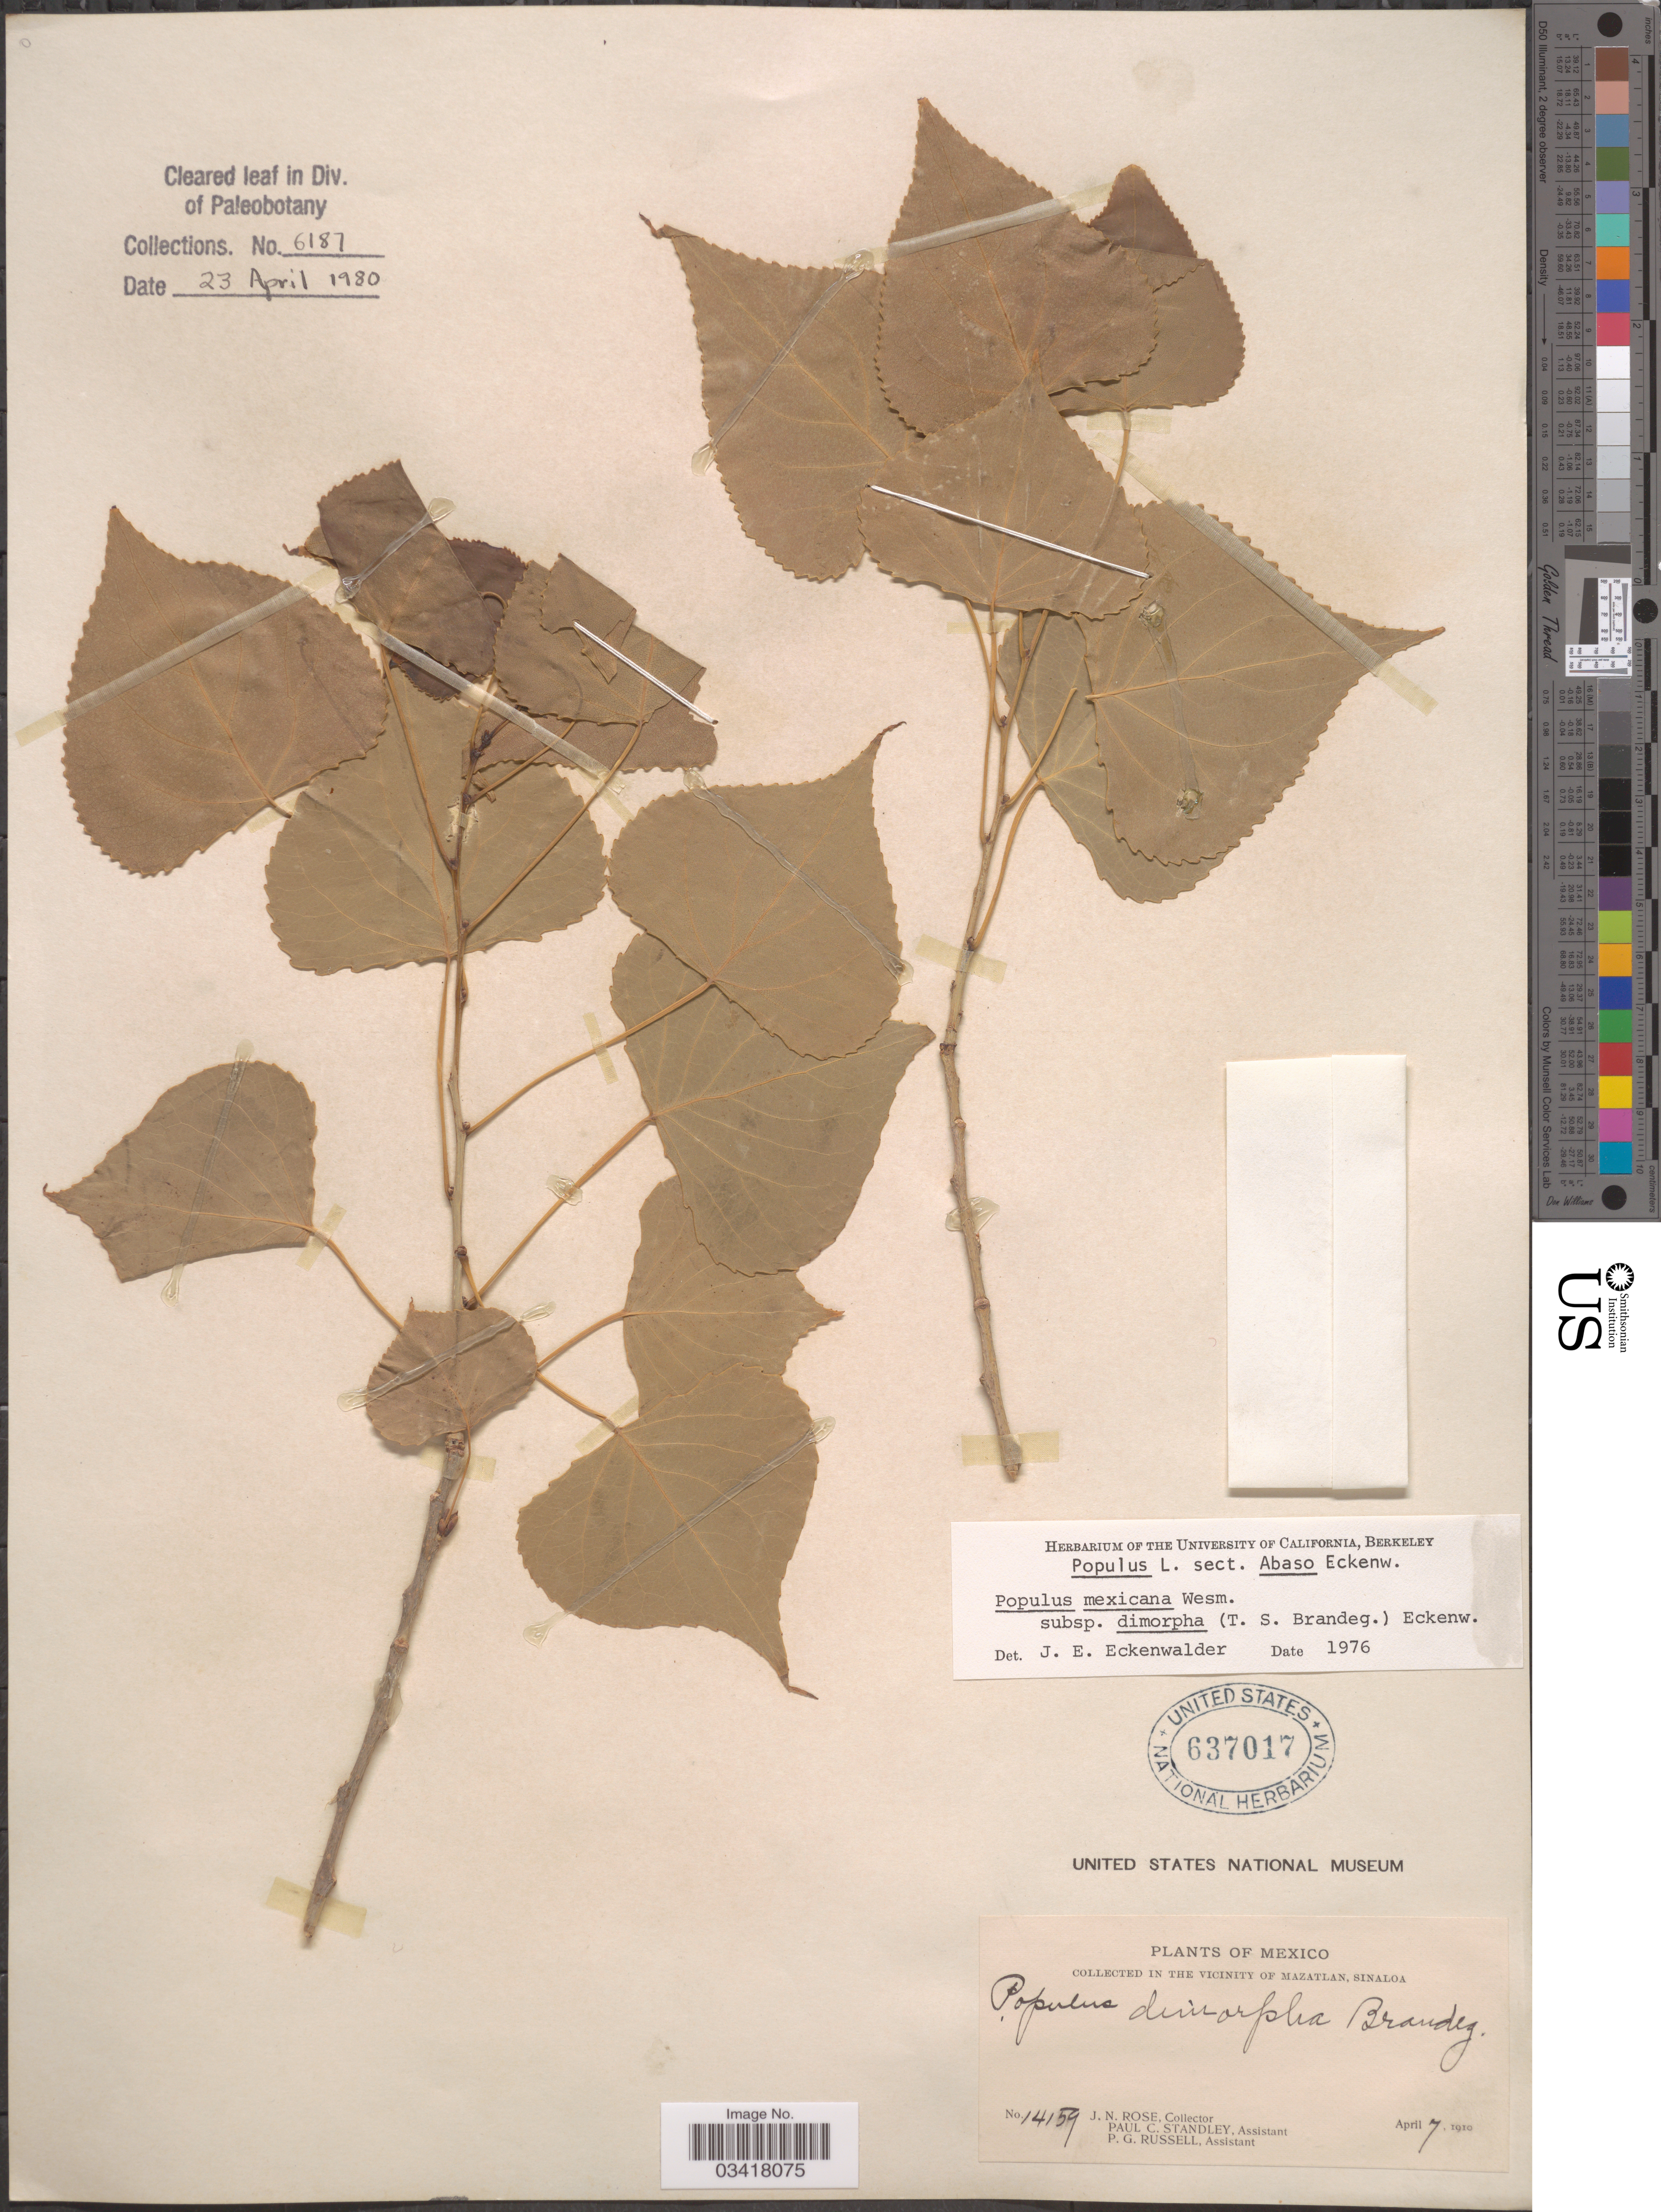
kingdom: Plantae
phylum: Tracheophyta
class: Magnoliopsida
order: Malpighiales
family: Salicaceae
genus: Populus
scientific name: Populus mexicana subsp. dimorpha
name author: (Brandegee) Eckenw.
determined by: Eckenwalder, James E.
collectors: J. N. Rose, P. C. Standley & P. G. Russell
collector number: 14159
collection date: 1910-04-07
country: Mexico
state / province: Sinaloa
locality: In the vicinity of Mazatlan.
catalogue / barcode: US 637017